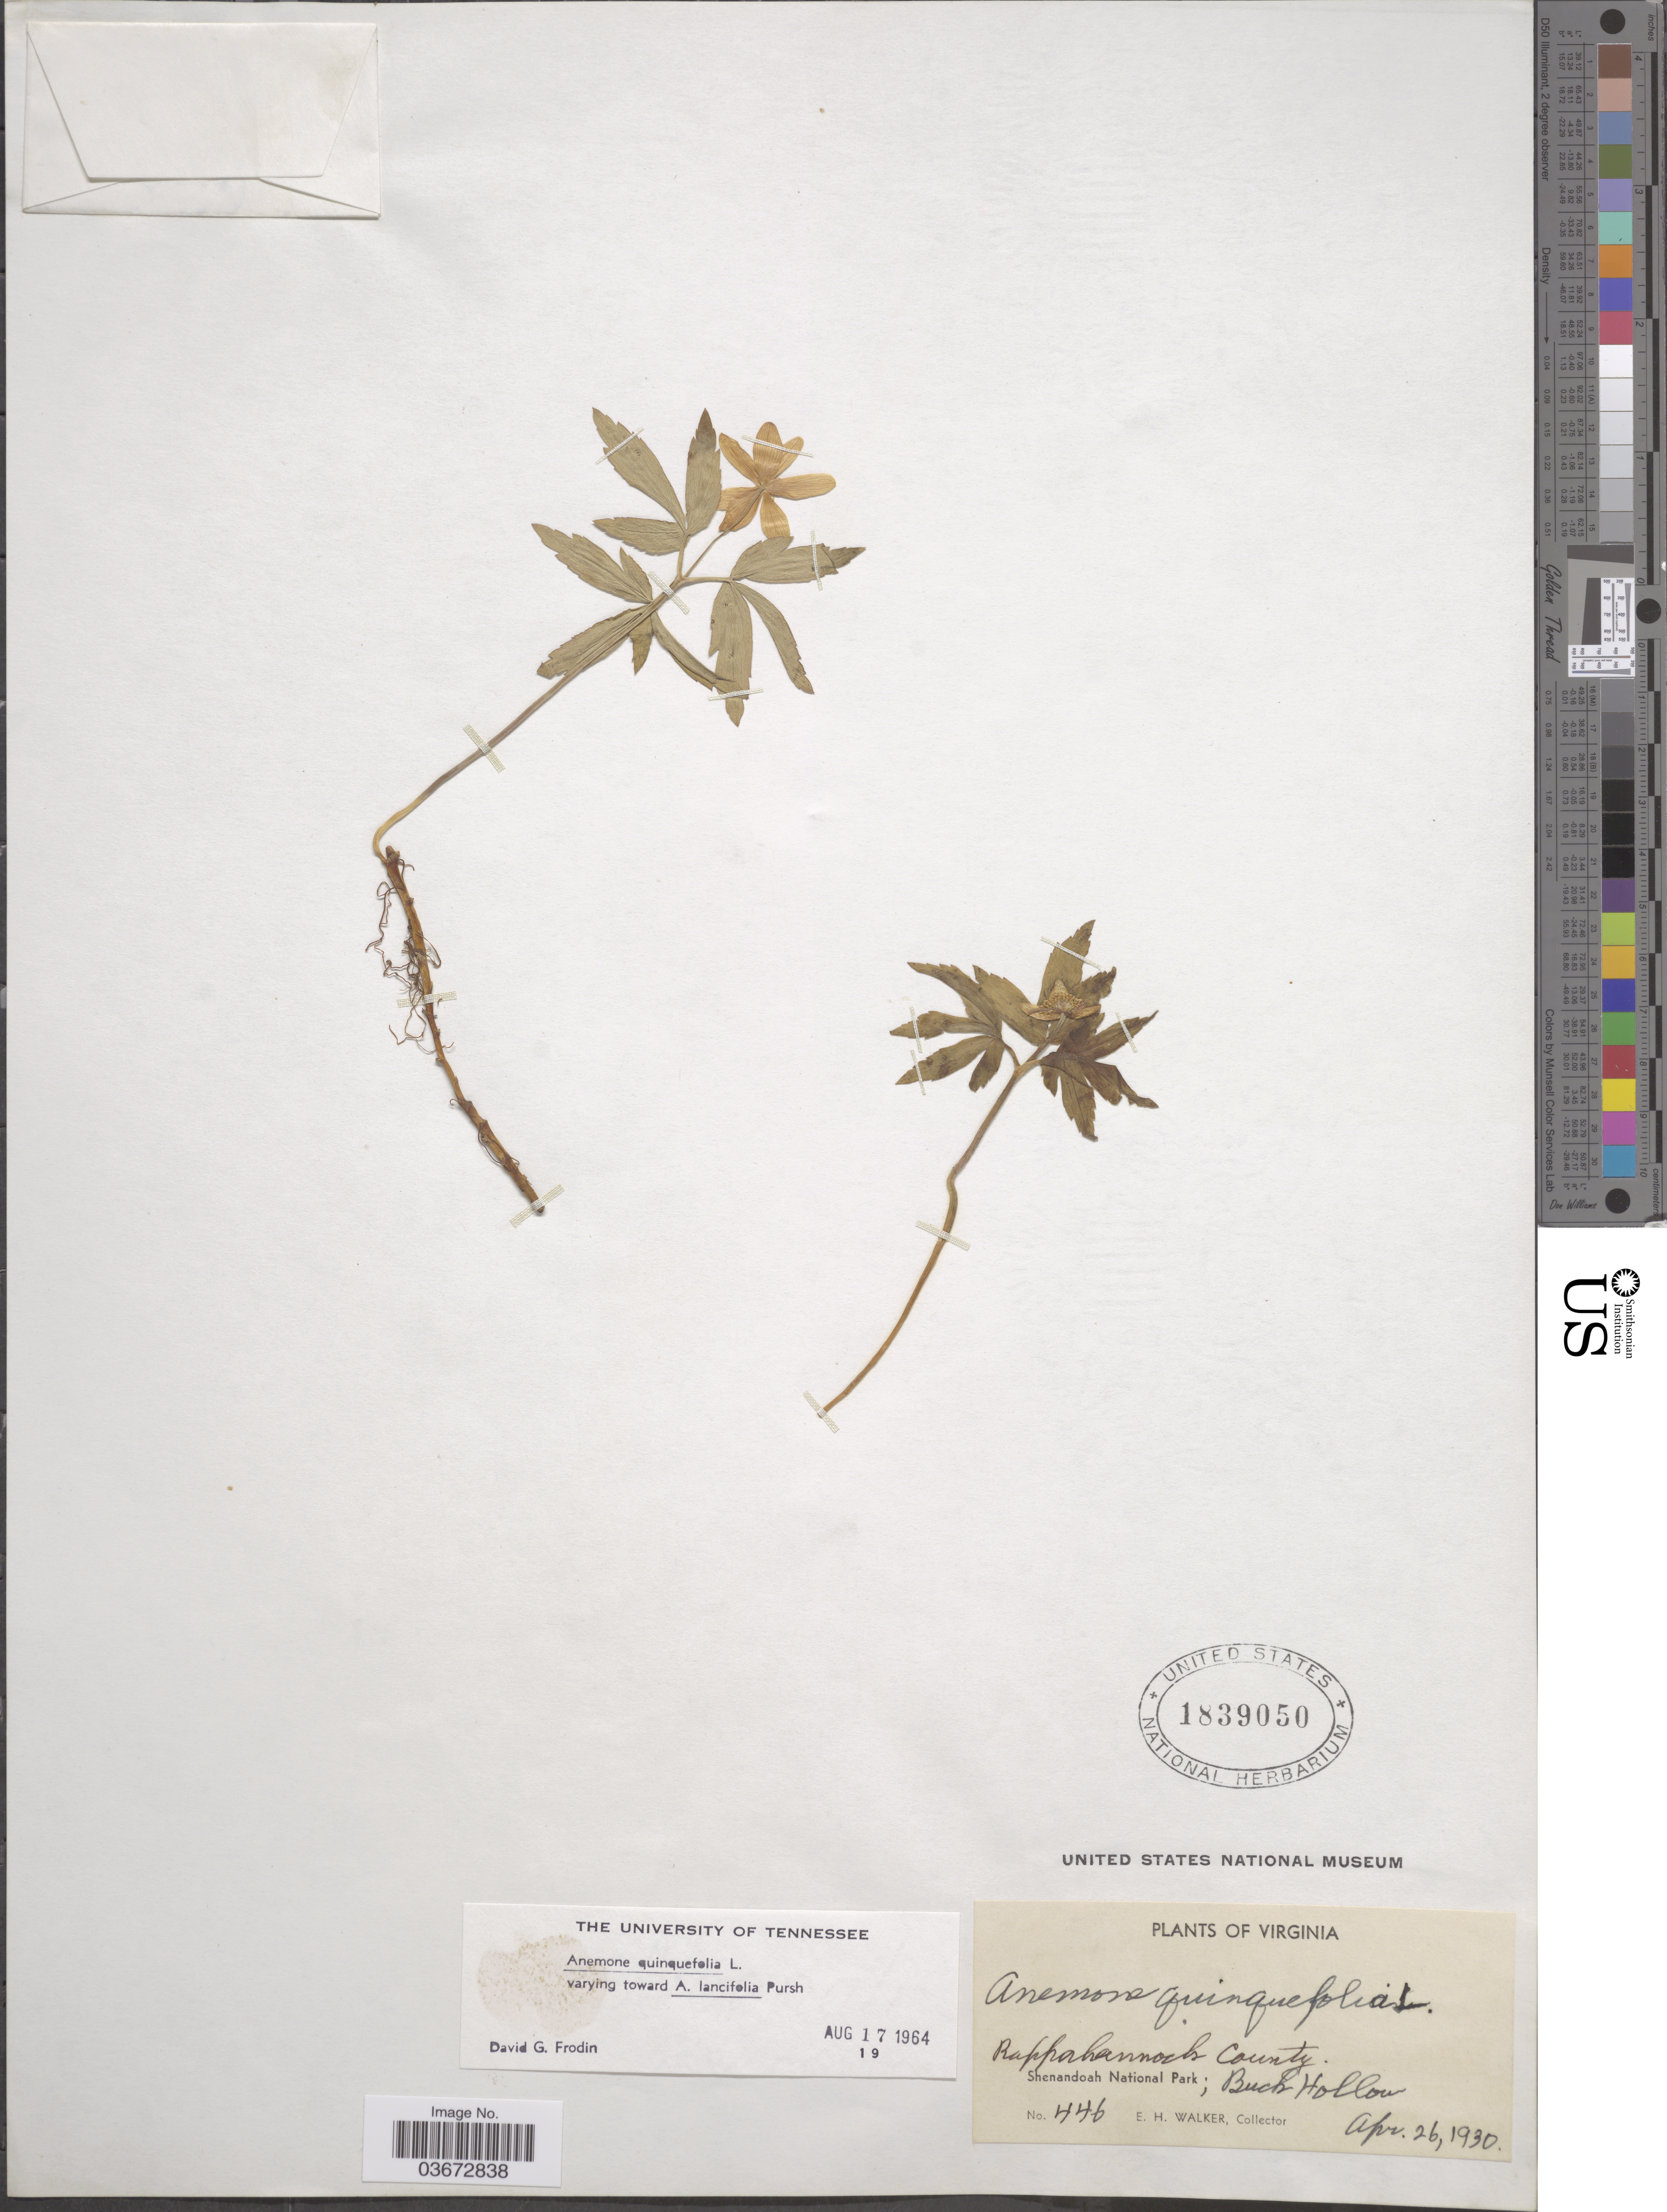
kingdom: Plantae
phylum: Tracheophyta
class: Magnoliopsida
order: Ranunculales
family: Ranunculaceae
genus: Anemone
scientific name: Anemone quinquefolia var. lancifolia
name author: (Pursh) Fosberg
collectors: E. H. Walker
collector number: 446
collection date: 1930-04-26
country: United States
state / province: Virginia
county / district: Rappahannock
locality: Shenandoah National Park; Buck Hollow.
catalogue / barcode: US 1839050